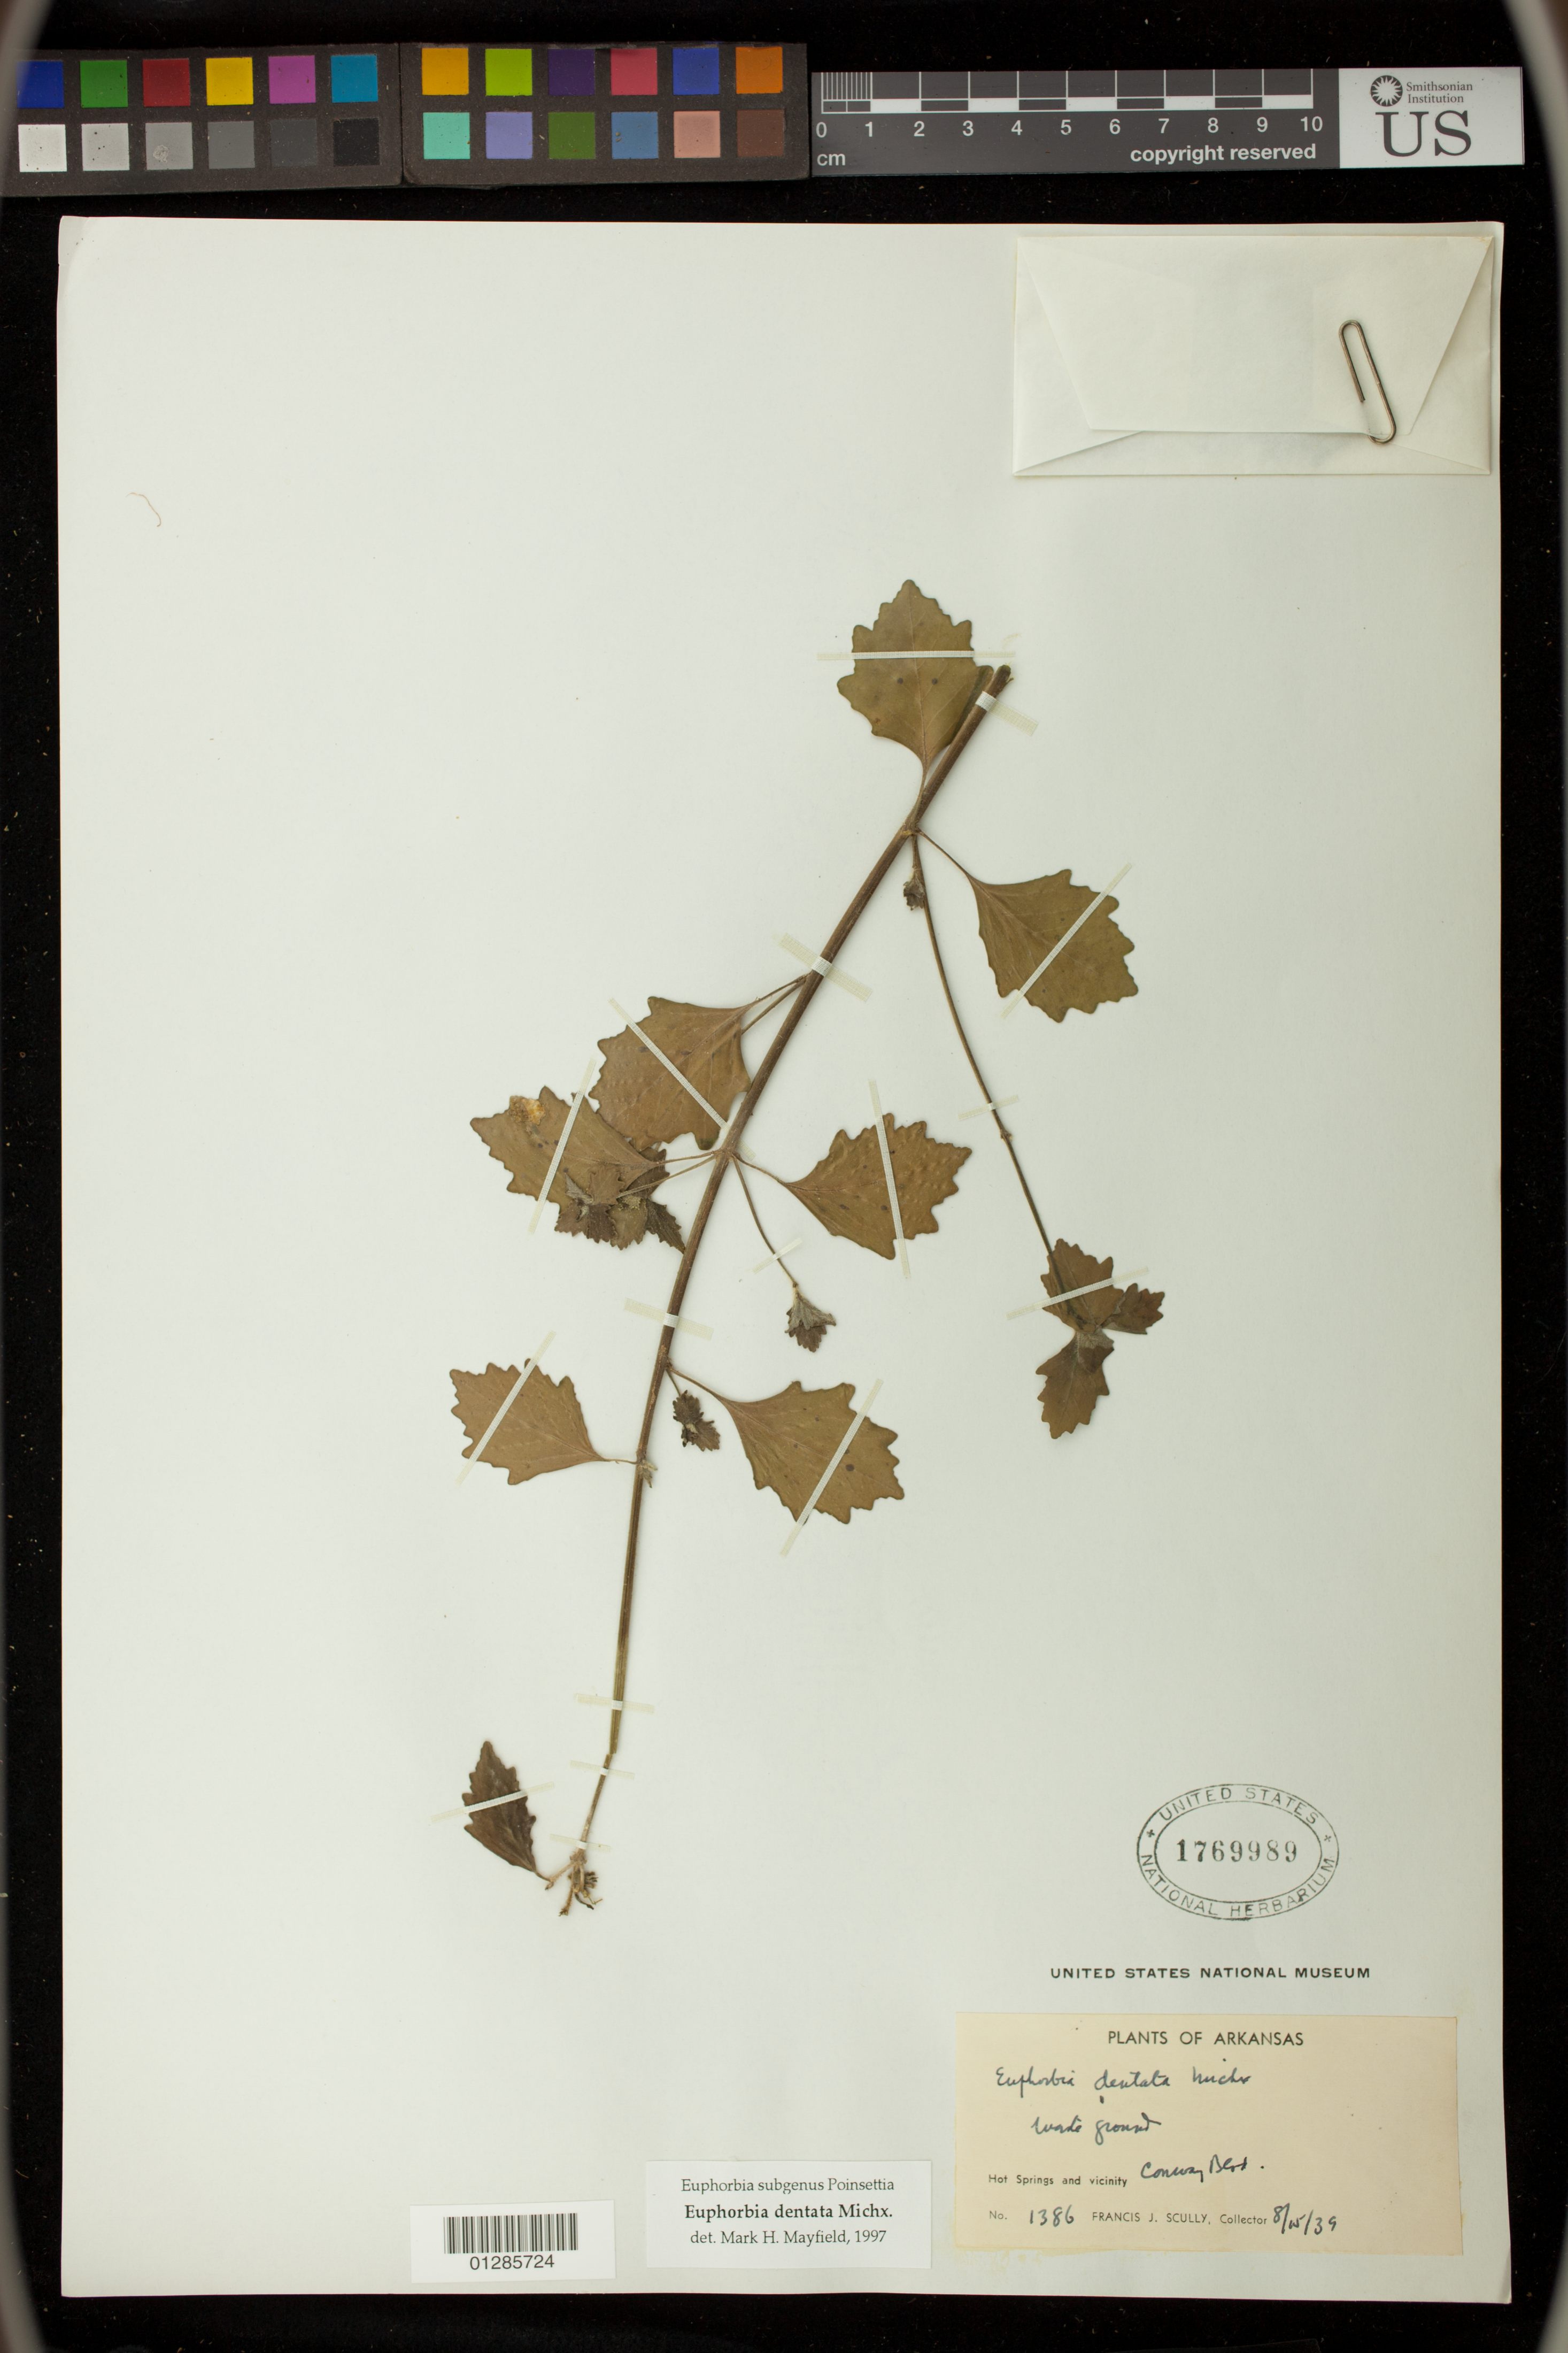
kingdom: Plantae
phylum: Tracheophyta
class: Magnoliopsida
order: Malpighiales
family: Euphorbiaceae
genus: Euphorbia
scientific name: Euphorbia dentata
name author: Michx.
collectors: F. J. Scully & -. Conway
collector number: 1386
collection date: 1939-08-15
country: United States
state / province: Arkansas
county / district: Garland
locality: Hot Springs and vicinity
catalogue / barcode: US 1769989